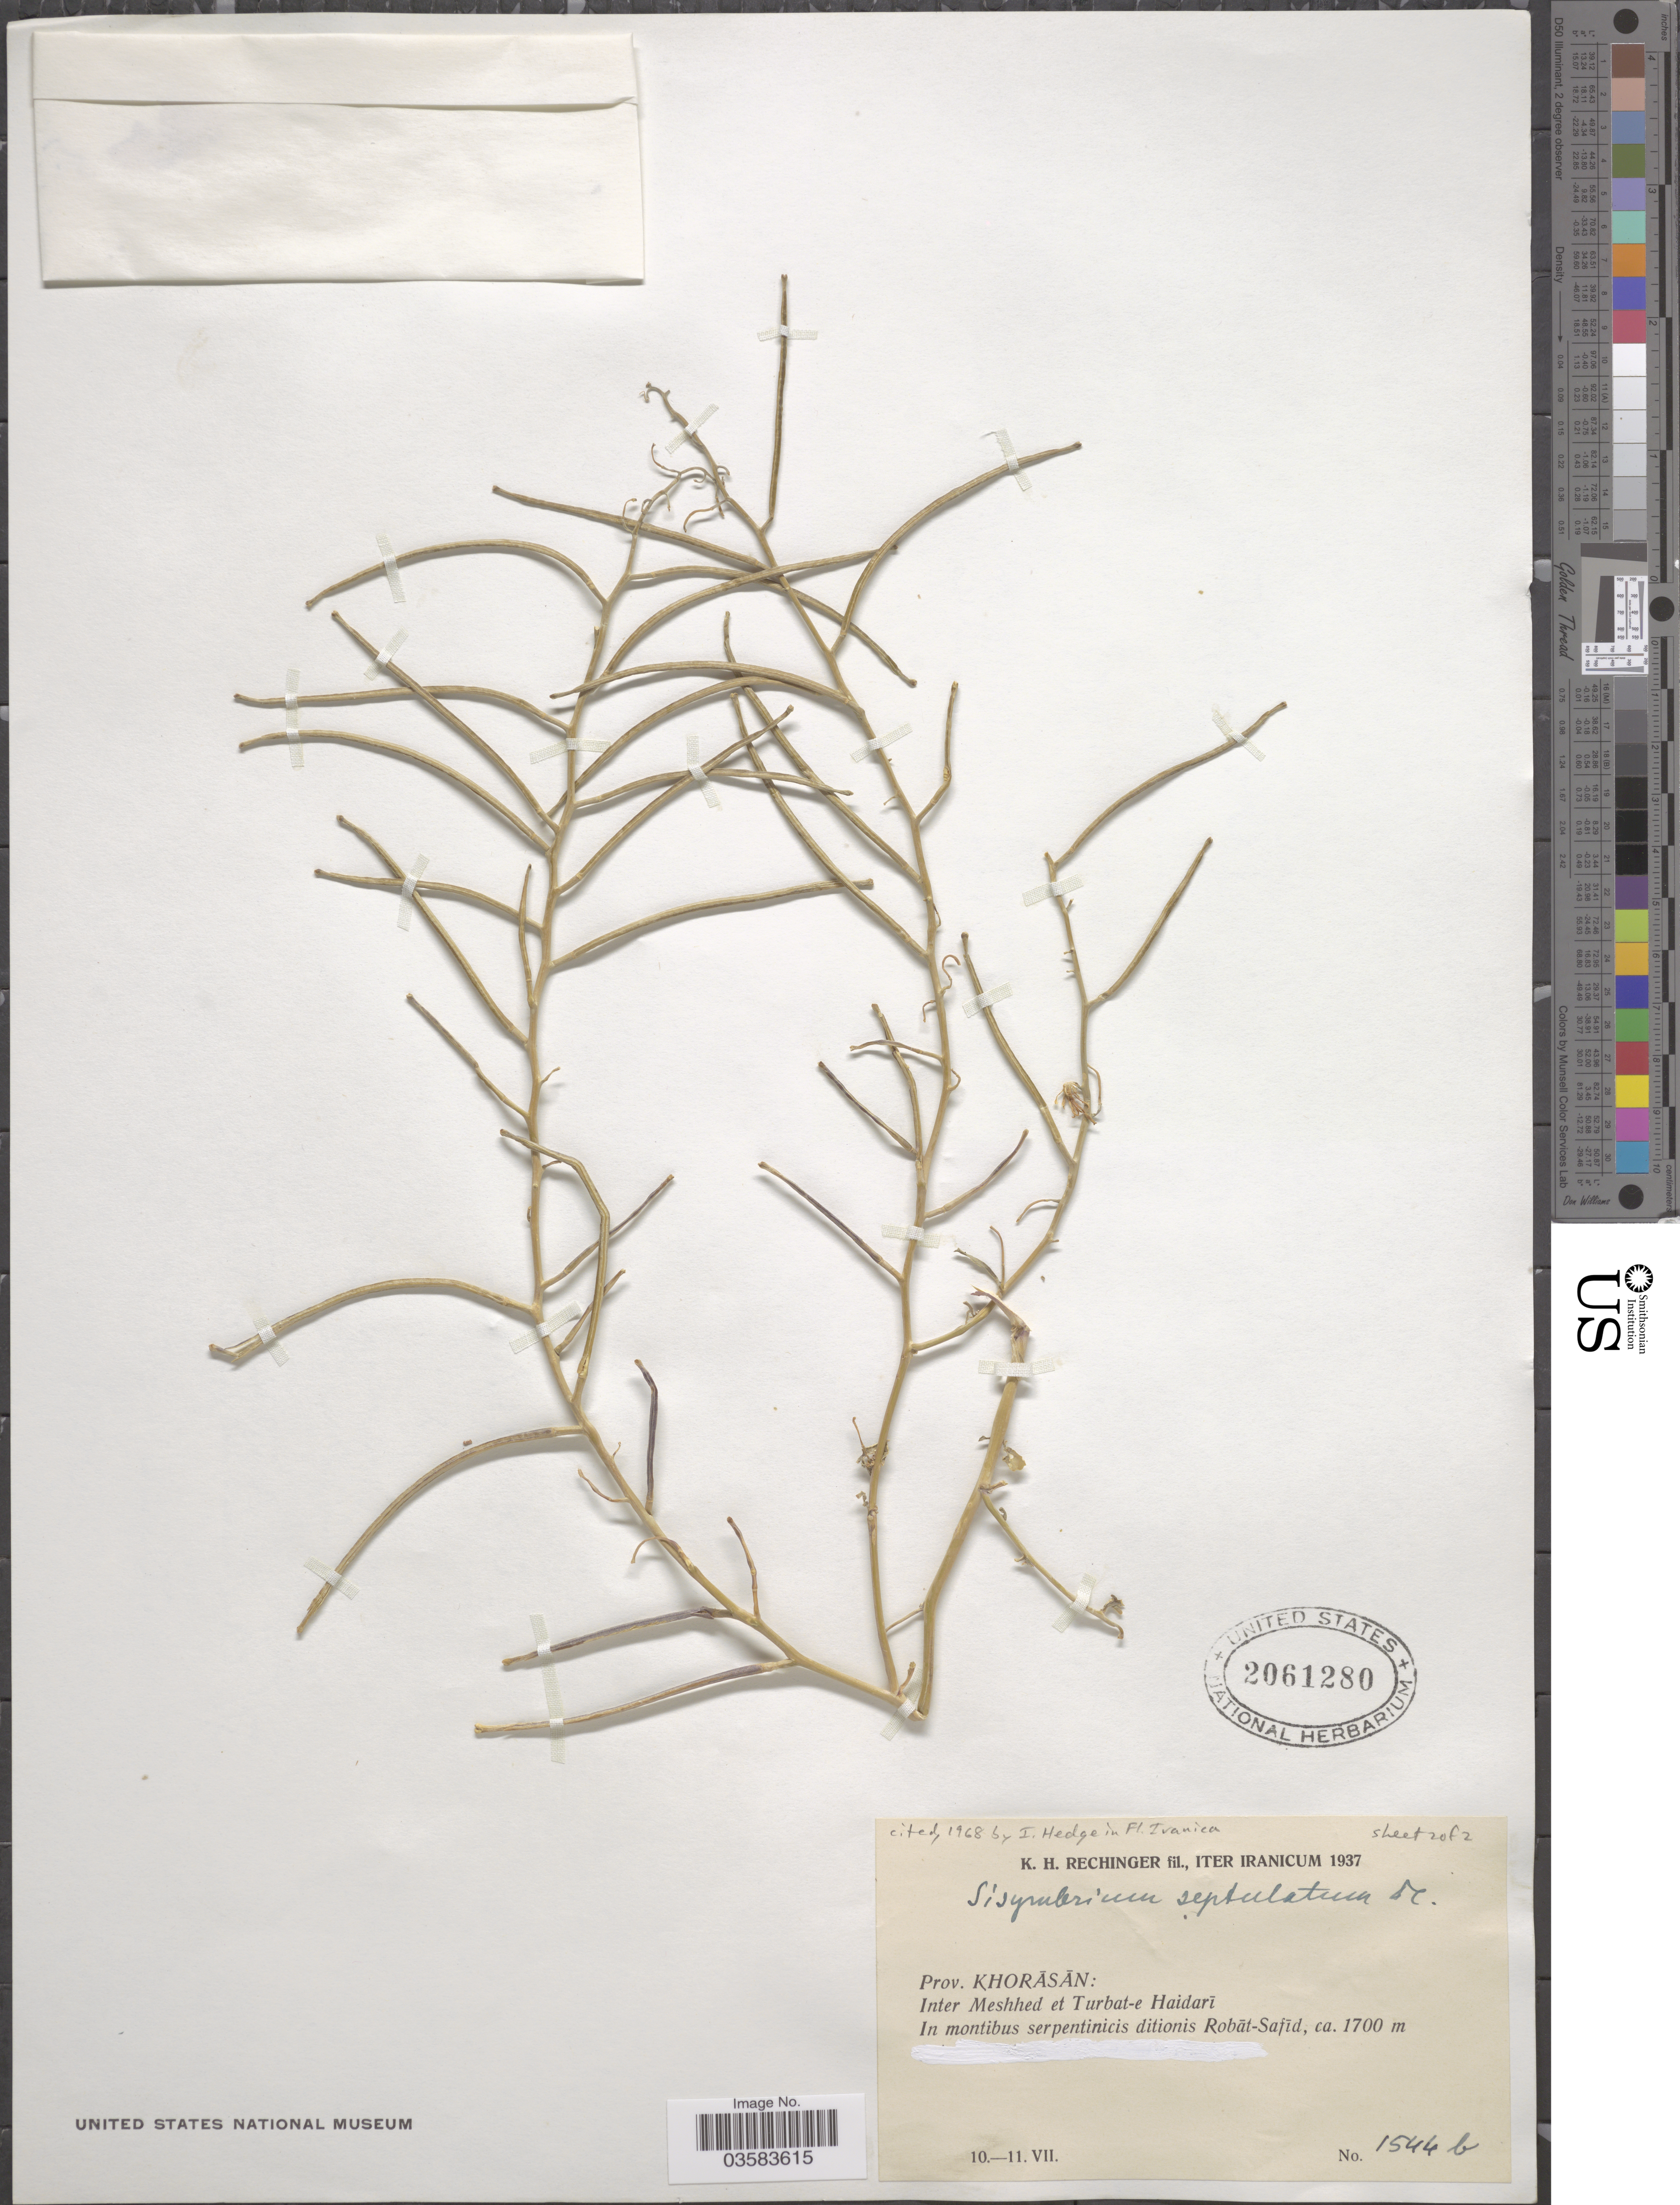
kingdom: Plantae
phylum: Tracheophyta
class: Magnoliopsida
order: Brassicales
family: Brassicaceae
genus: Sisymbrium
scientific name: Sisymbrium septulatum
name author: DC.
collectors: K. H. Rechinger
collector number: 1544b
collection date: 1937-07-10/1937-07-11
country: Iran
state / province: Khorasan [obsolete]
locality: Iter Iranicum. Inter Meshhed et Turbat-e Haidarī. In montibus serpentinicis ditionis Robāt-Safīd.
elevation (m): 1700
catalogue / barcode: US 2061280